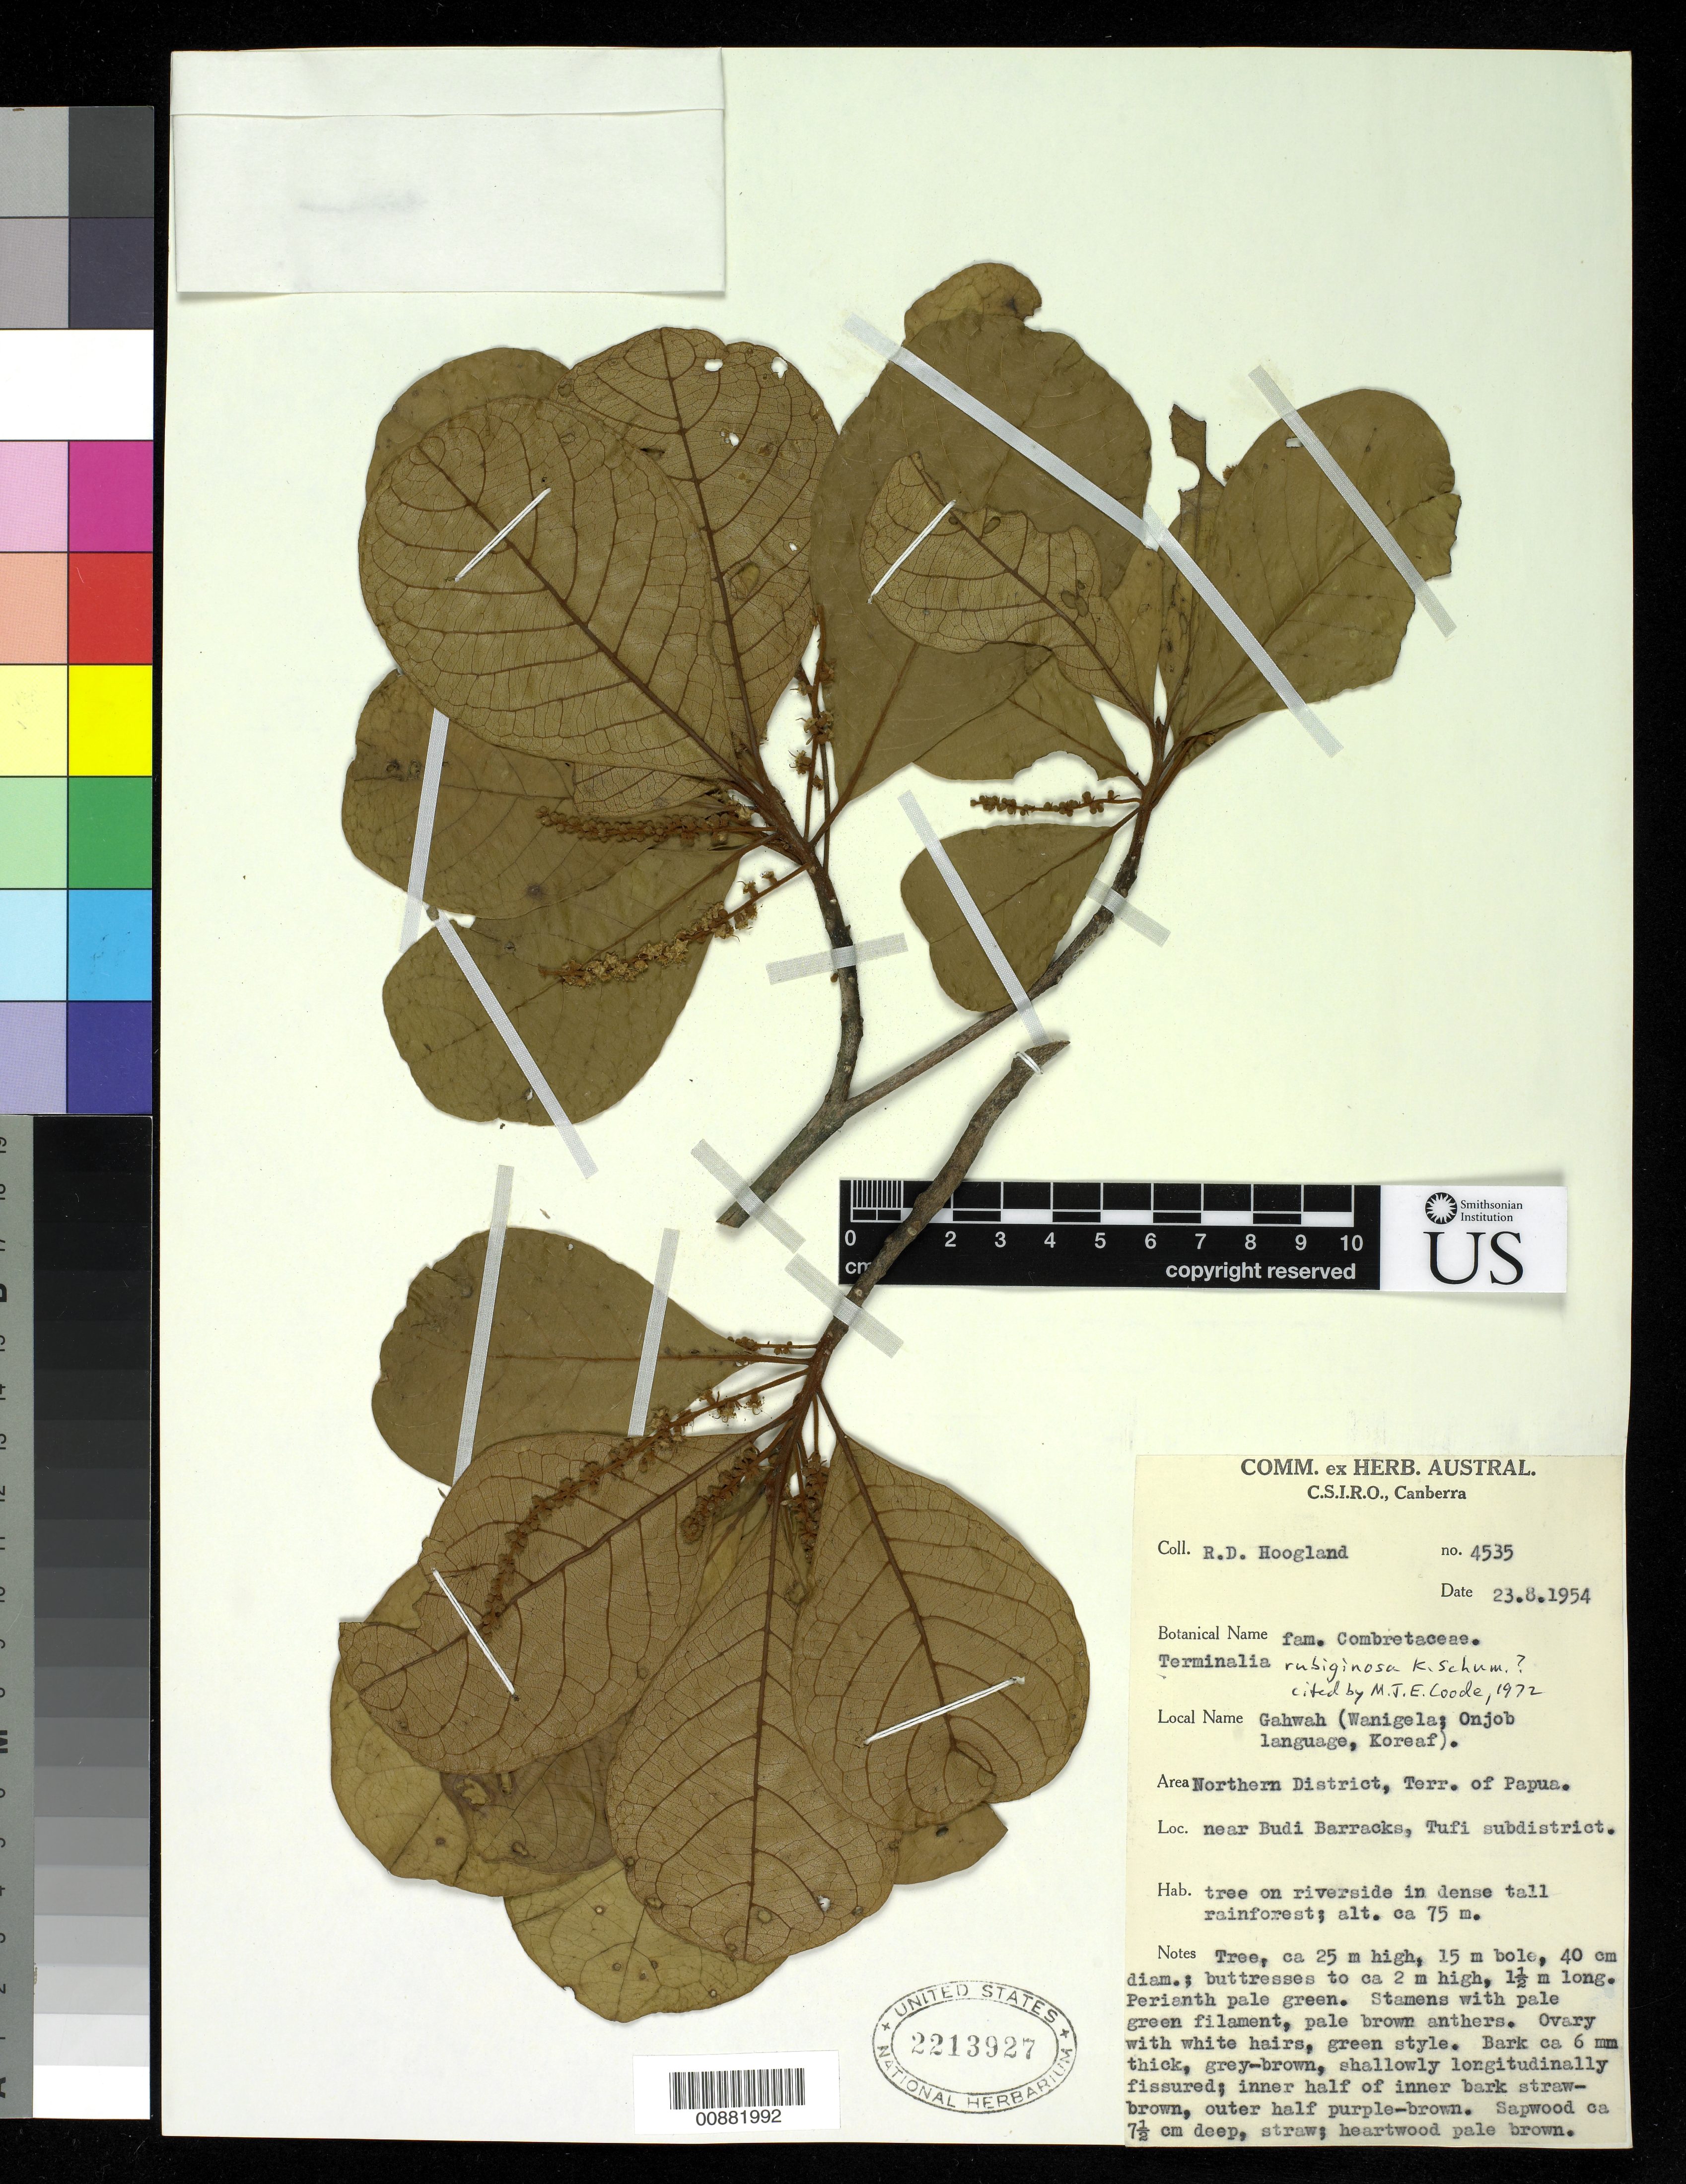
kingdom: Plantae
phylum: Tracheophyta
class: Magnoliopsida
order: Myrtales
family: Combretaceae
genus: Terminalia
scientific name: Terminalia rubiginosa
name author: K. Schum.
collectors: R. D. Hoogland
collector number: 4535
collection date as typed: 23 Aug 1954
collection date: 1954-08-23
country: Papua New Guinea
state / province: Northern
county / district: Tufi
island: New Guinea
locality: near Budi Barracks, Tufi subdistrict.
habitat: tree on riverside in dense tall rainforest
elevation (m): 75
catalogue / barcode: US 2213927